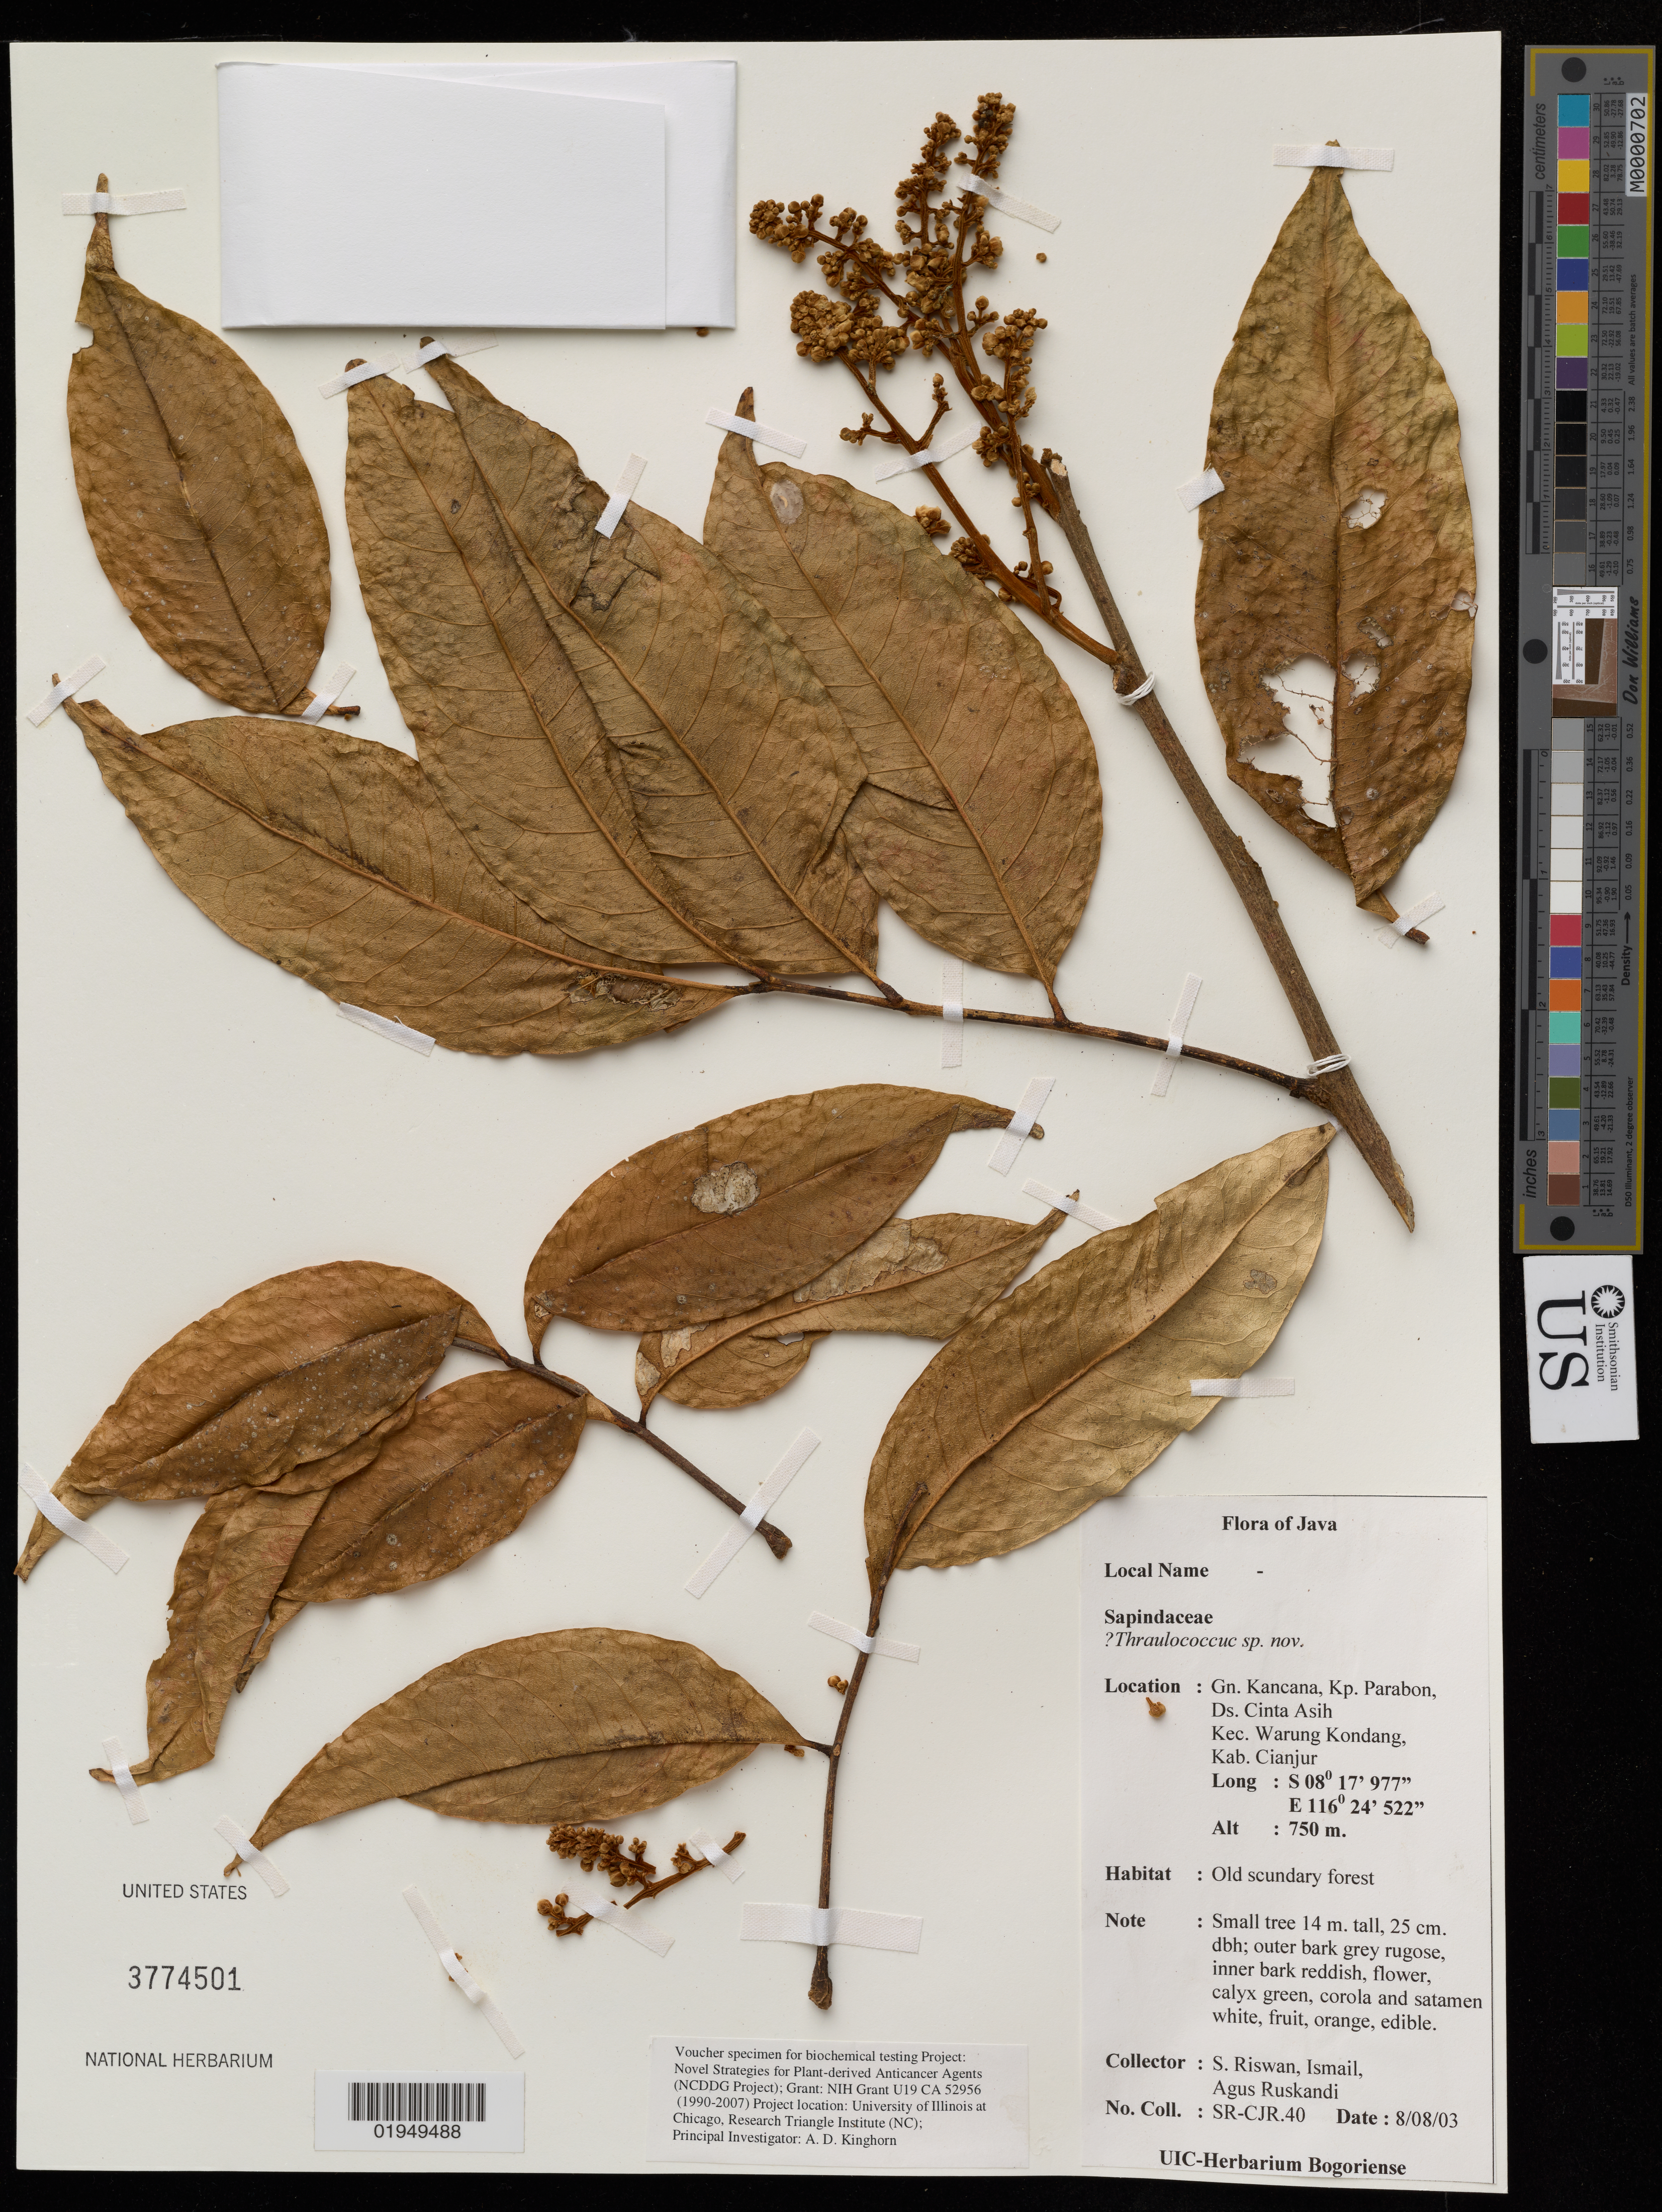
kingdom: Plantae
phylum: Tracheophyta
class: Magnoliopsida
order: Sapindales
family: Sapindaceae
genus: Thraulococcus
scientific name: Thraulococcus sp.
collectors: S. Riswan, Ismail & A. Ruskandi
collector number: SR-CJR.40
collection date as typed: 8/8/03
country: Indonesia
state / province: Java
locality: Gn. Kancana, Kp. Parabon, Ds. Cinta Asih. Kec. Warung Kondang, Kab. Cianjur.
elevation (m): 750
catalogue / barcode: US 3774501